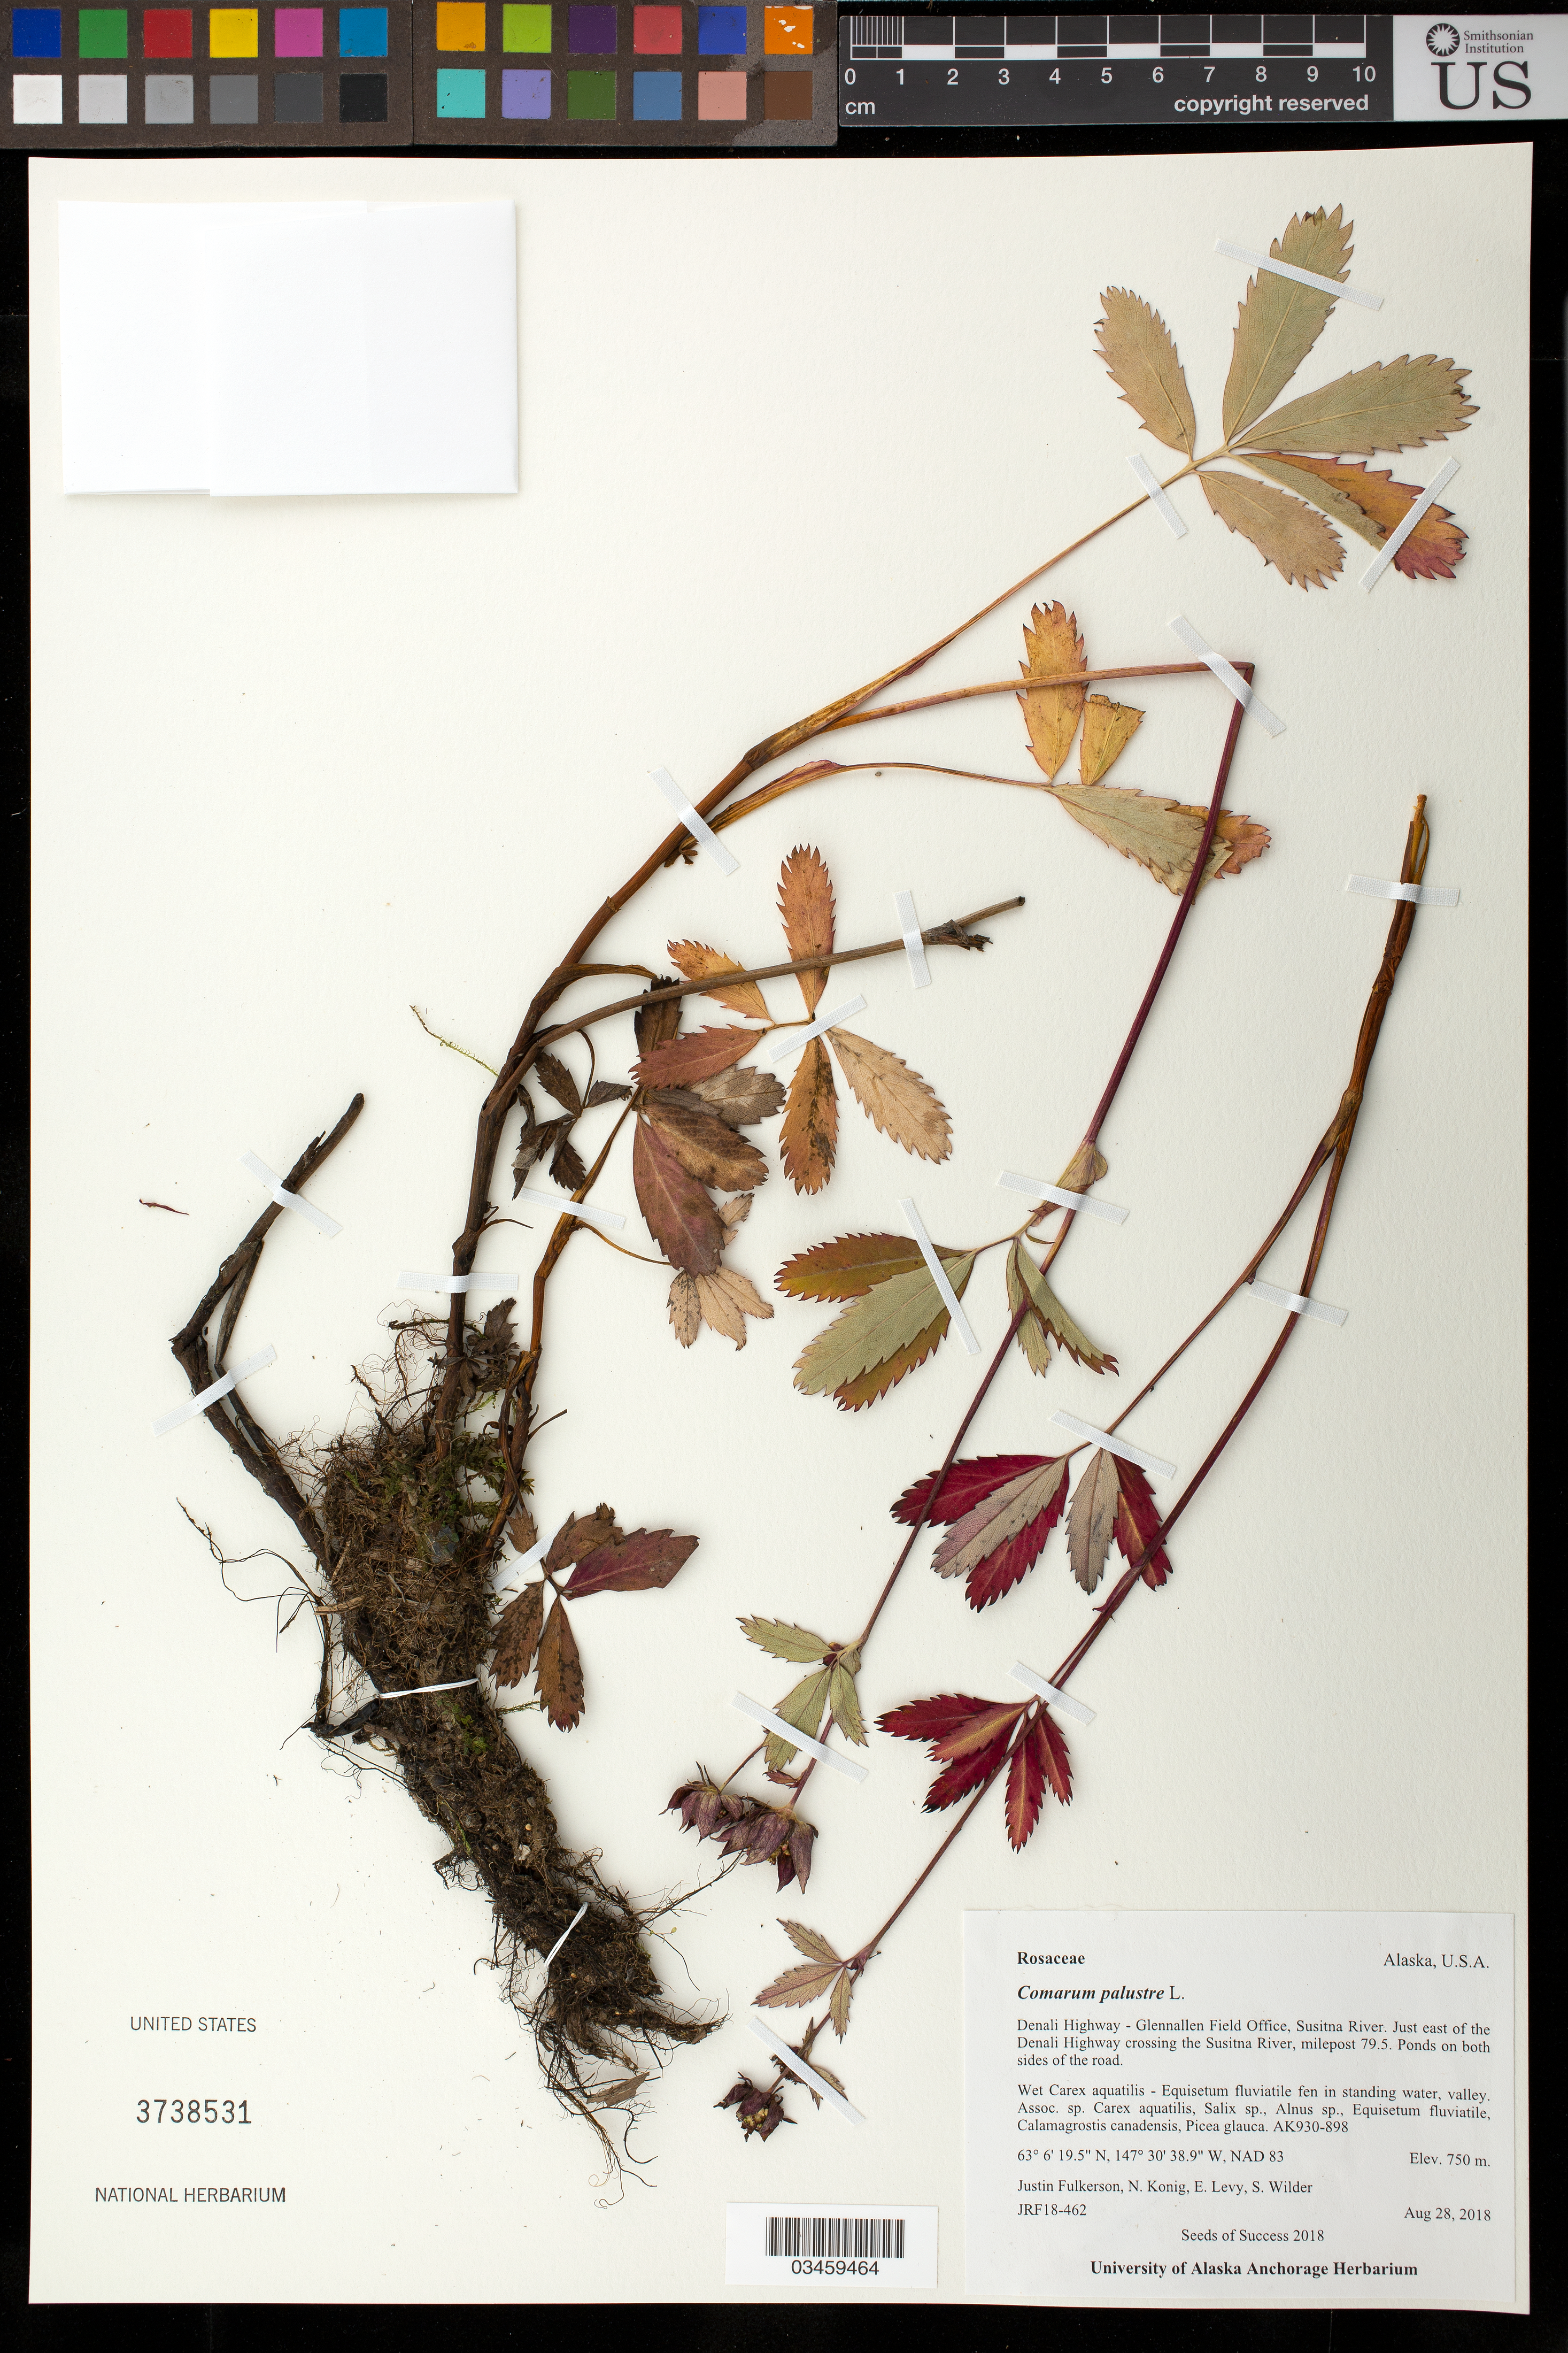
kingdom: Plantae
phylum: Tracheophyta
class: Magnoliopsida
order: Rosales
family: Rosaceae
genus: Comarum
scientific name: Comarum palustre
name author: L.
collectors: J. Fulkerson, N. Konig, E. Levy & S. Wilder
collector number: JRF18-462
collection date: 2018-08-28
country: United States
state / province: Alaska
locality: Denali Hwy- Glennallen Field Office, Susitna River, E of the Denali Hwy crossing the Susitna River, milepost 79.5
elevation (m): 750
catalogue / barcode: US 3738531